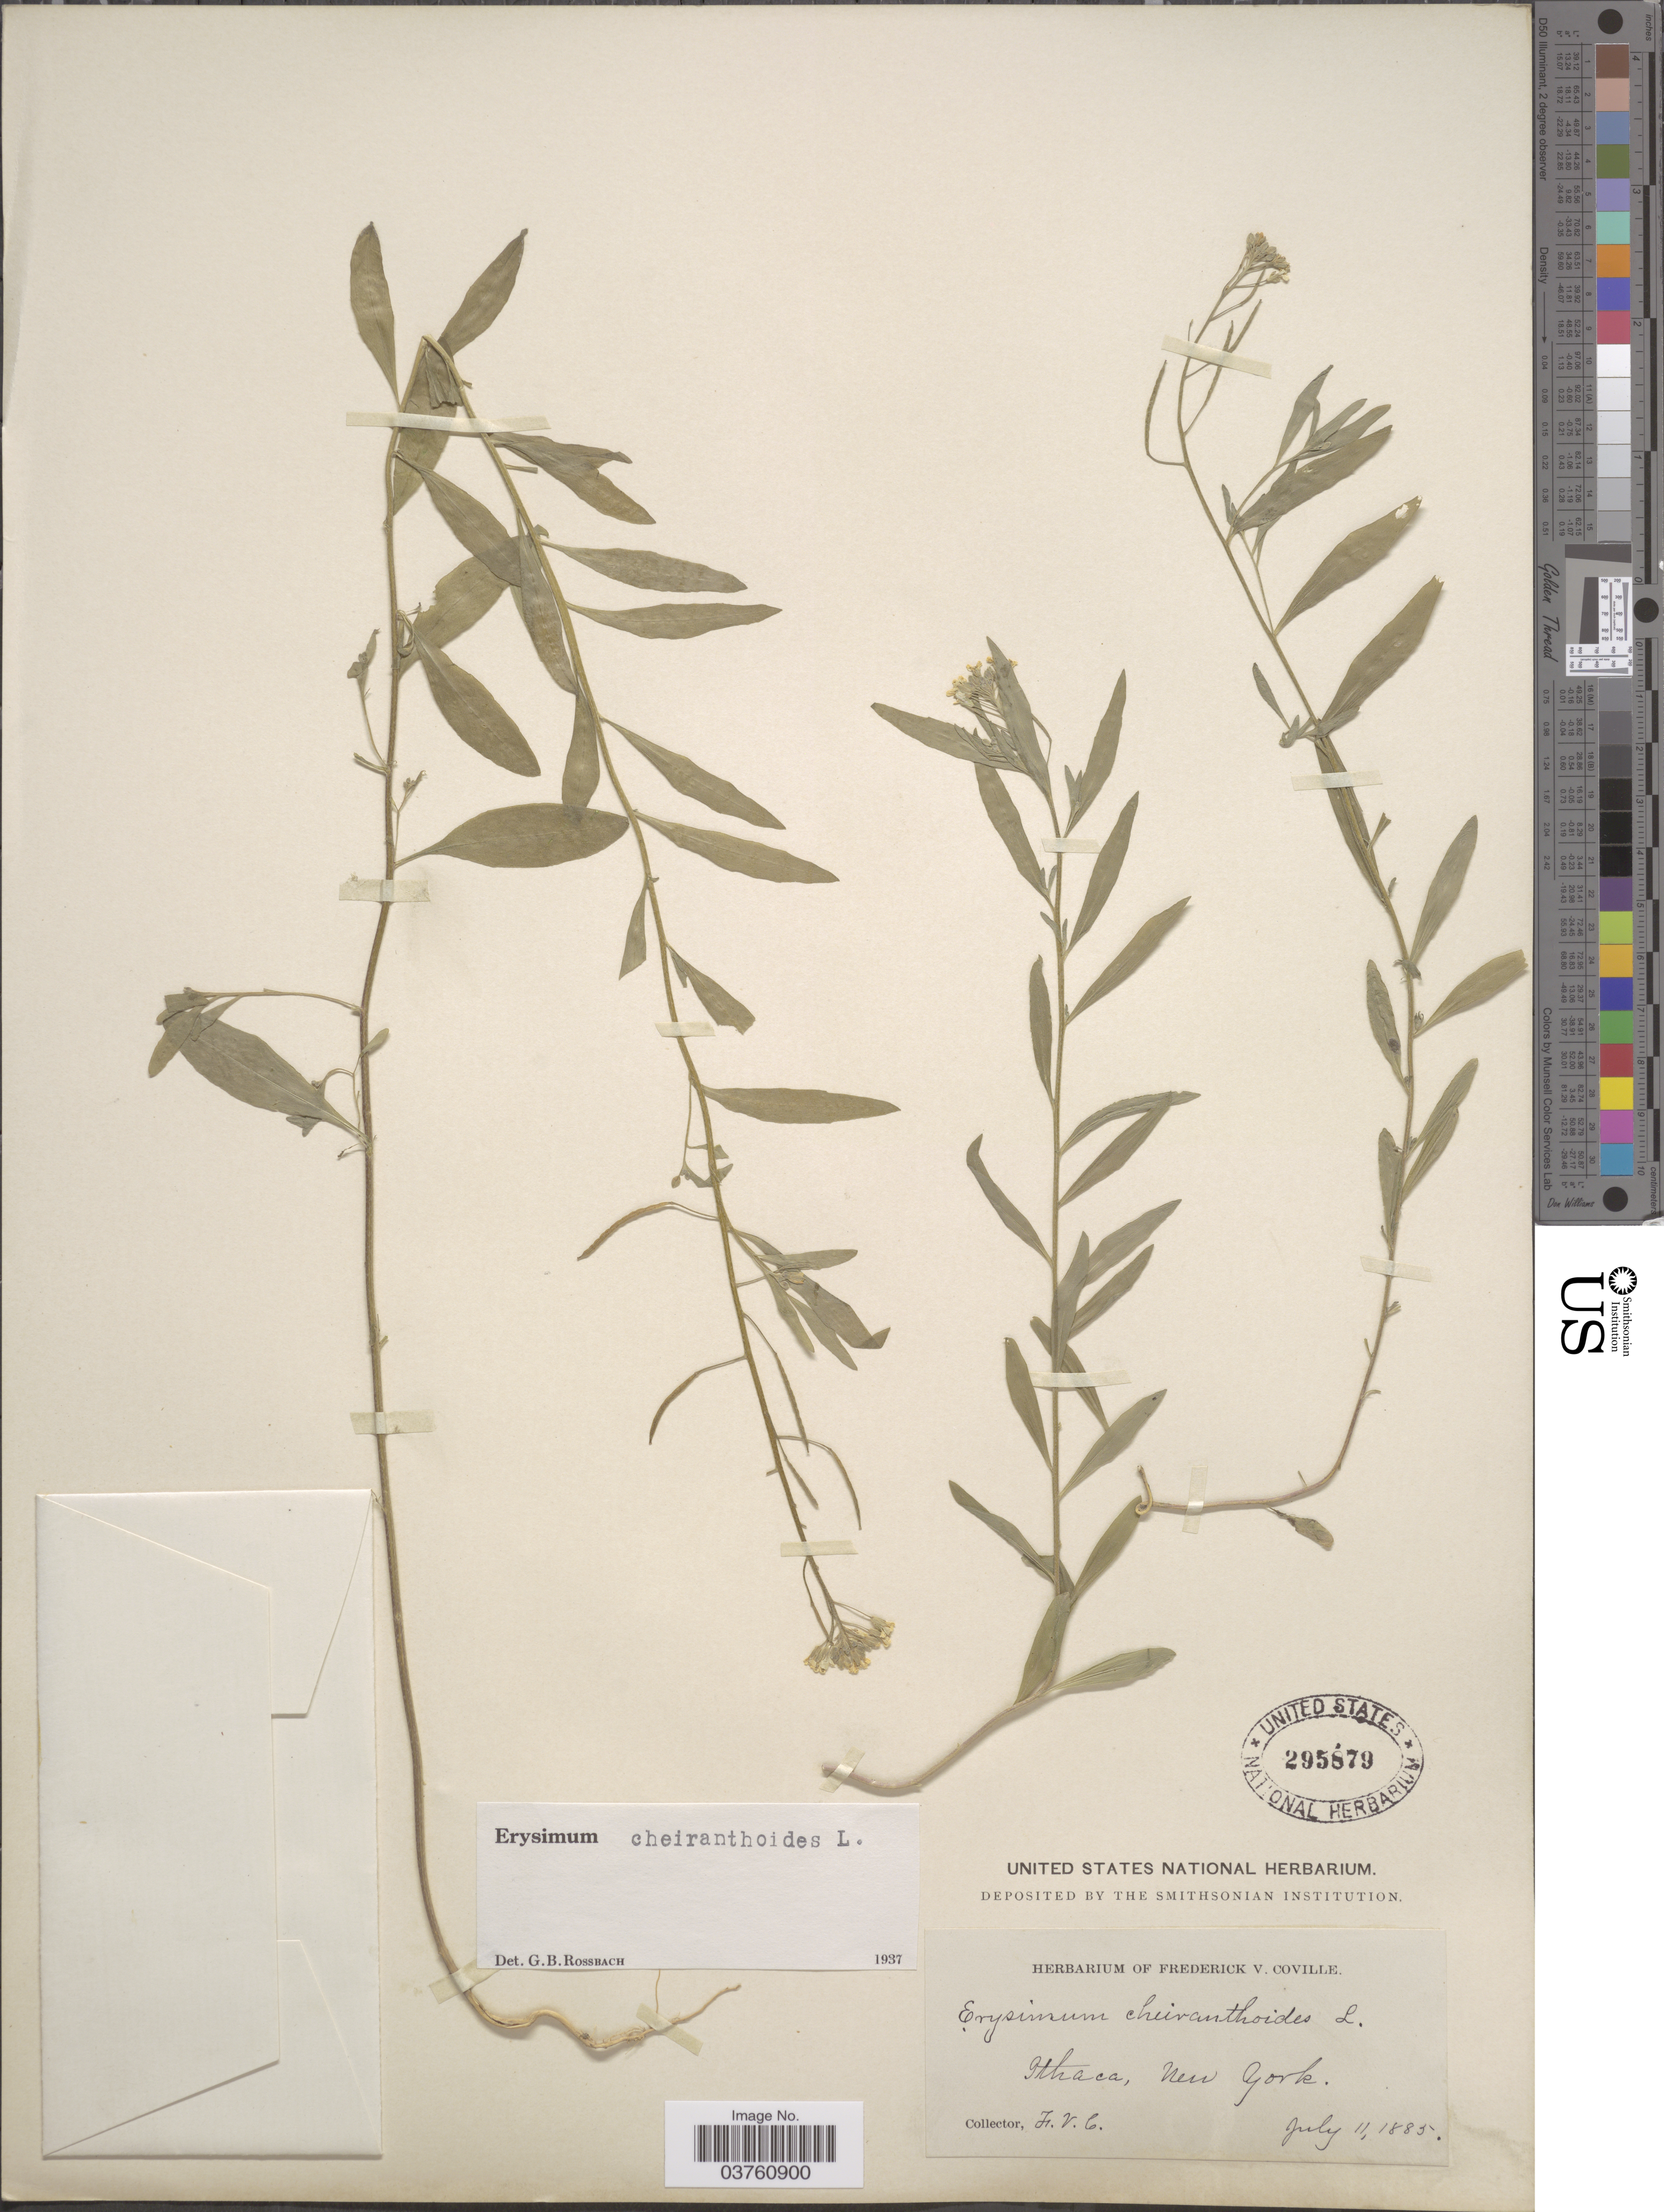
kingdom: Plantae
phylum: Tracheophyta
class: Magnoliopsida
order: Brassicales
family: Brassicaceae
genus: Erysimum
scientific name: Erysimum cheiranthoides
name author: L.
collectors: F. V. Coville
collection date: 1885-07-11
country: United States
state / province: New York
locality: Ithaca.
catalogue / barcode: US 295879